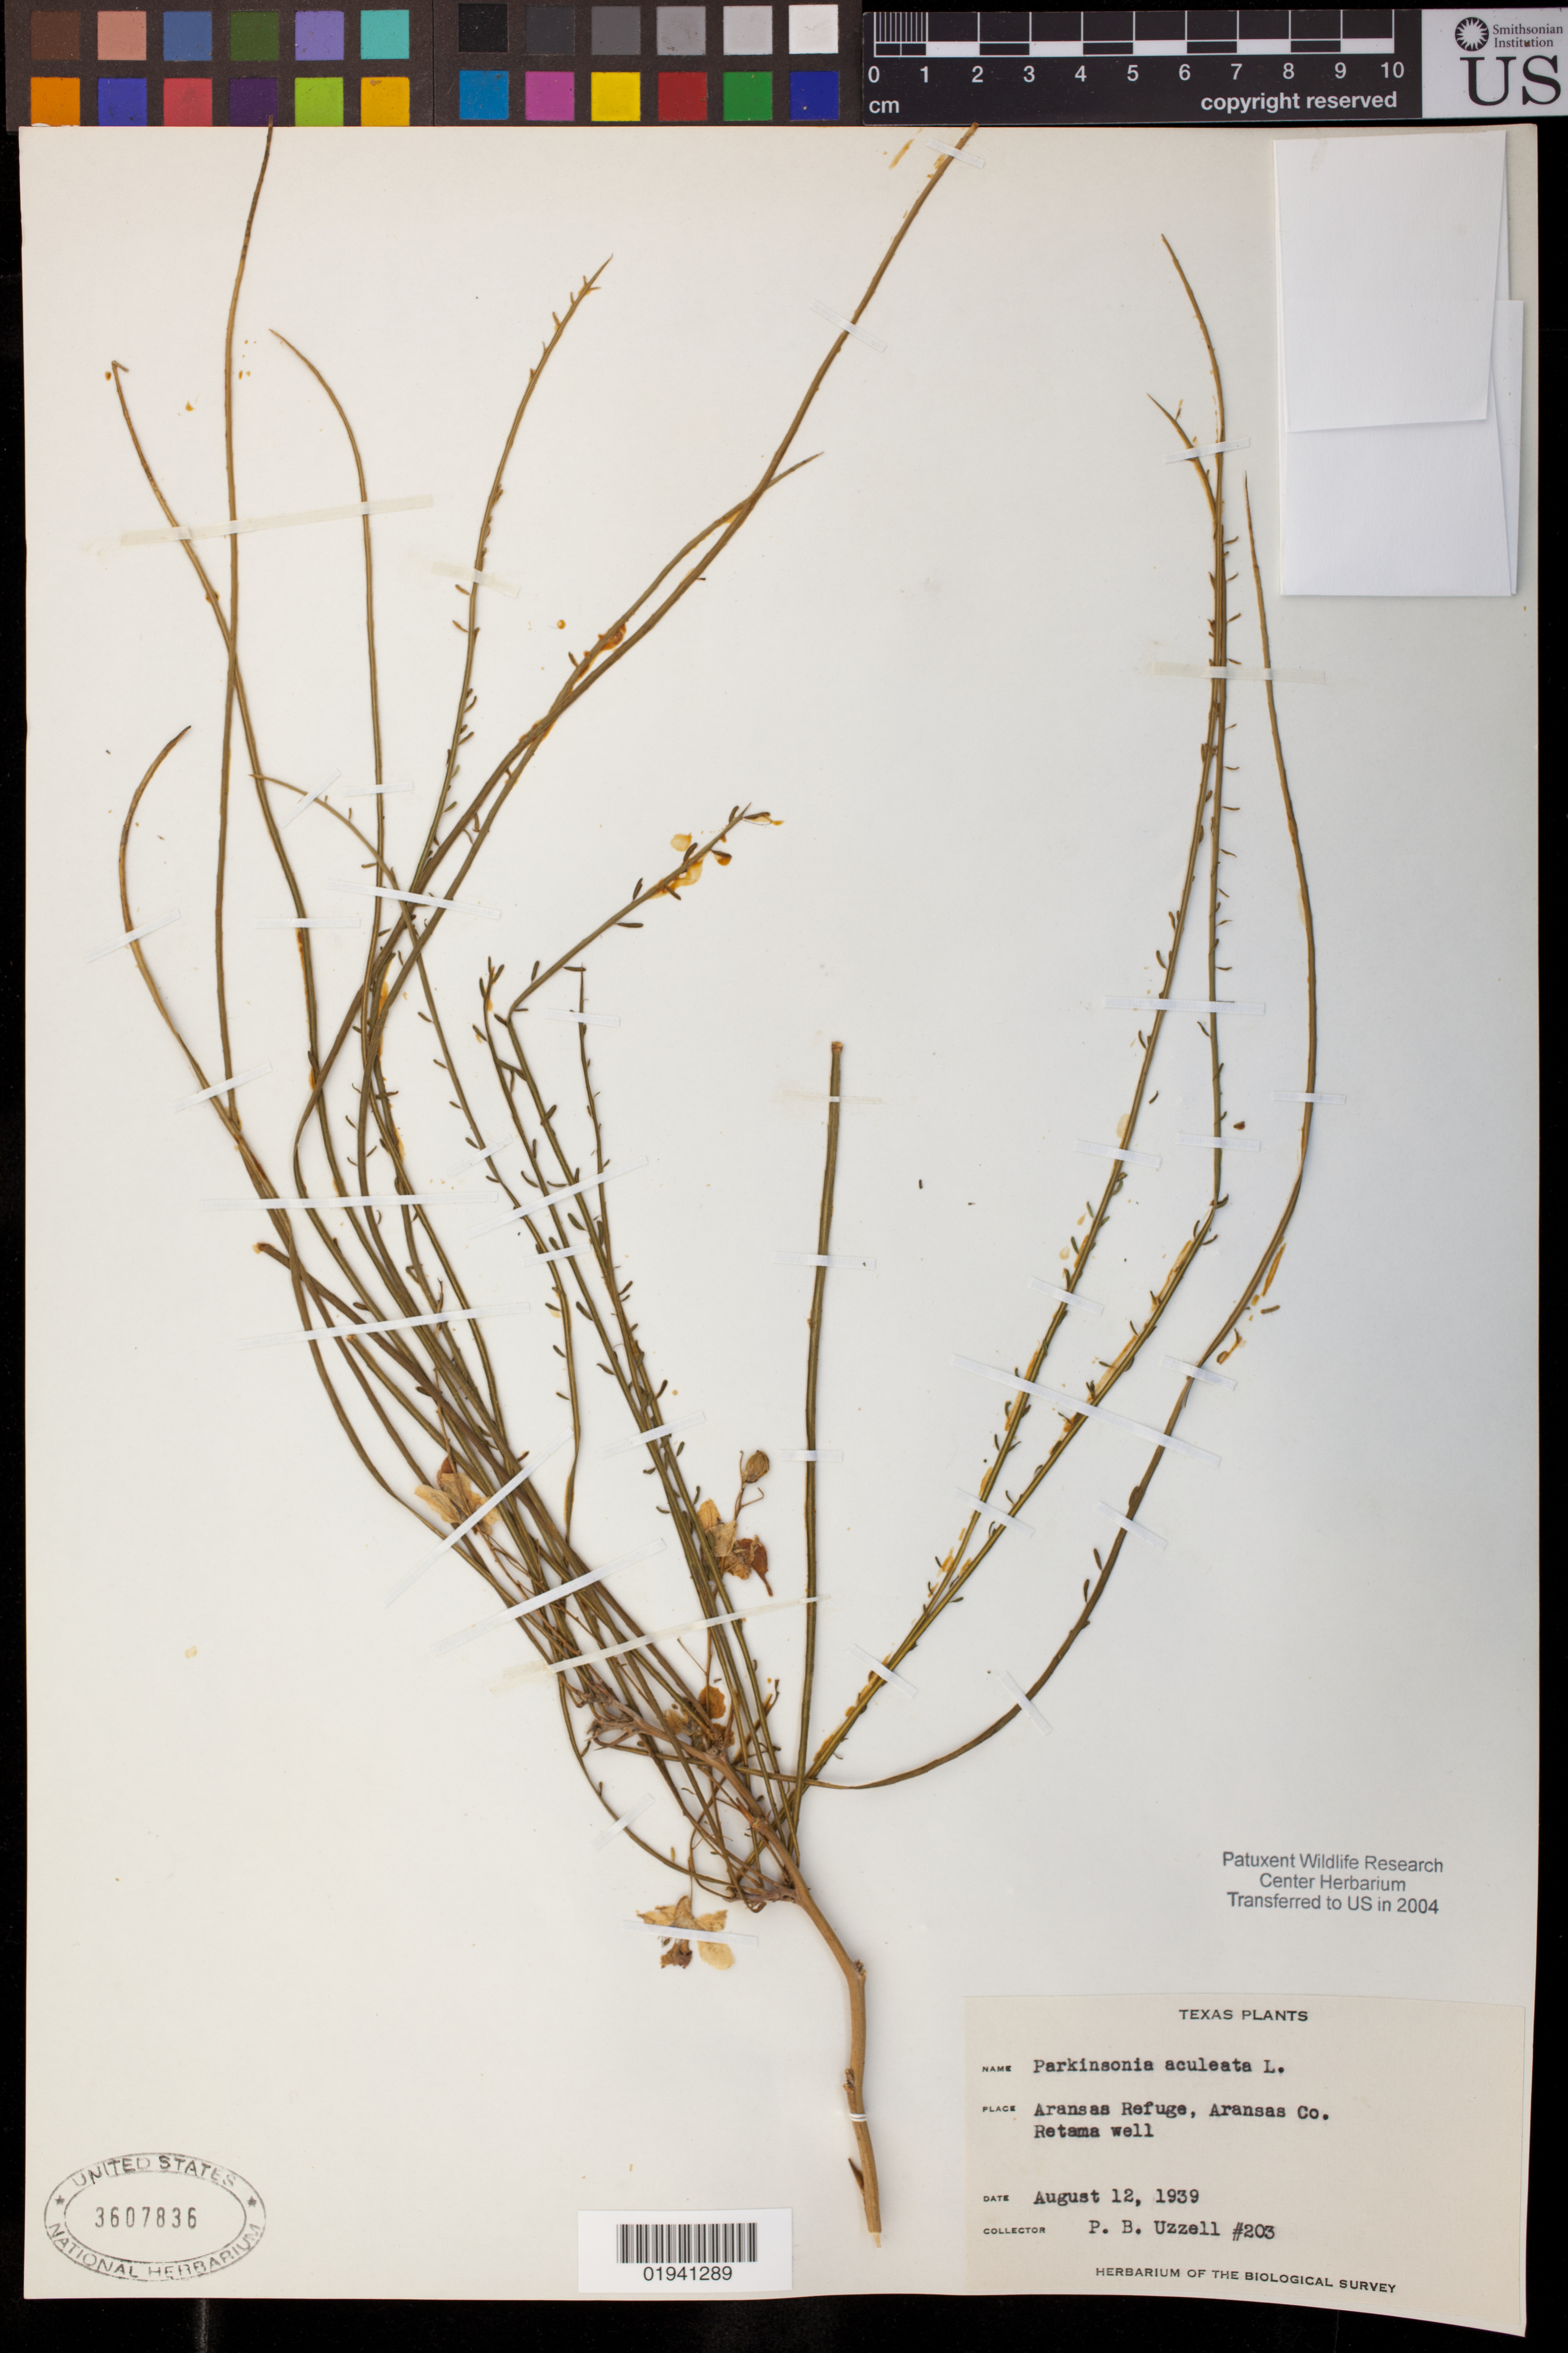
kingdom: Plantae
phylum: Tracheophyta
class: Magnoliopsida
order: Fabales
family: Fabaceae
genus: Parkinsonia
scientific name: Parkinsonia aculeata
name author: L.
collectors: P. Uzzell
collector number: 203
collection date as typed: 12 Aug 1939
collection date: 1939-08-12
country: United States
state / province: Texas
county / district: Aransas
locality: Aransas Refuge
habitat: Retama well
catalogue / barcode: US 3607836